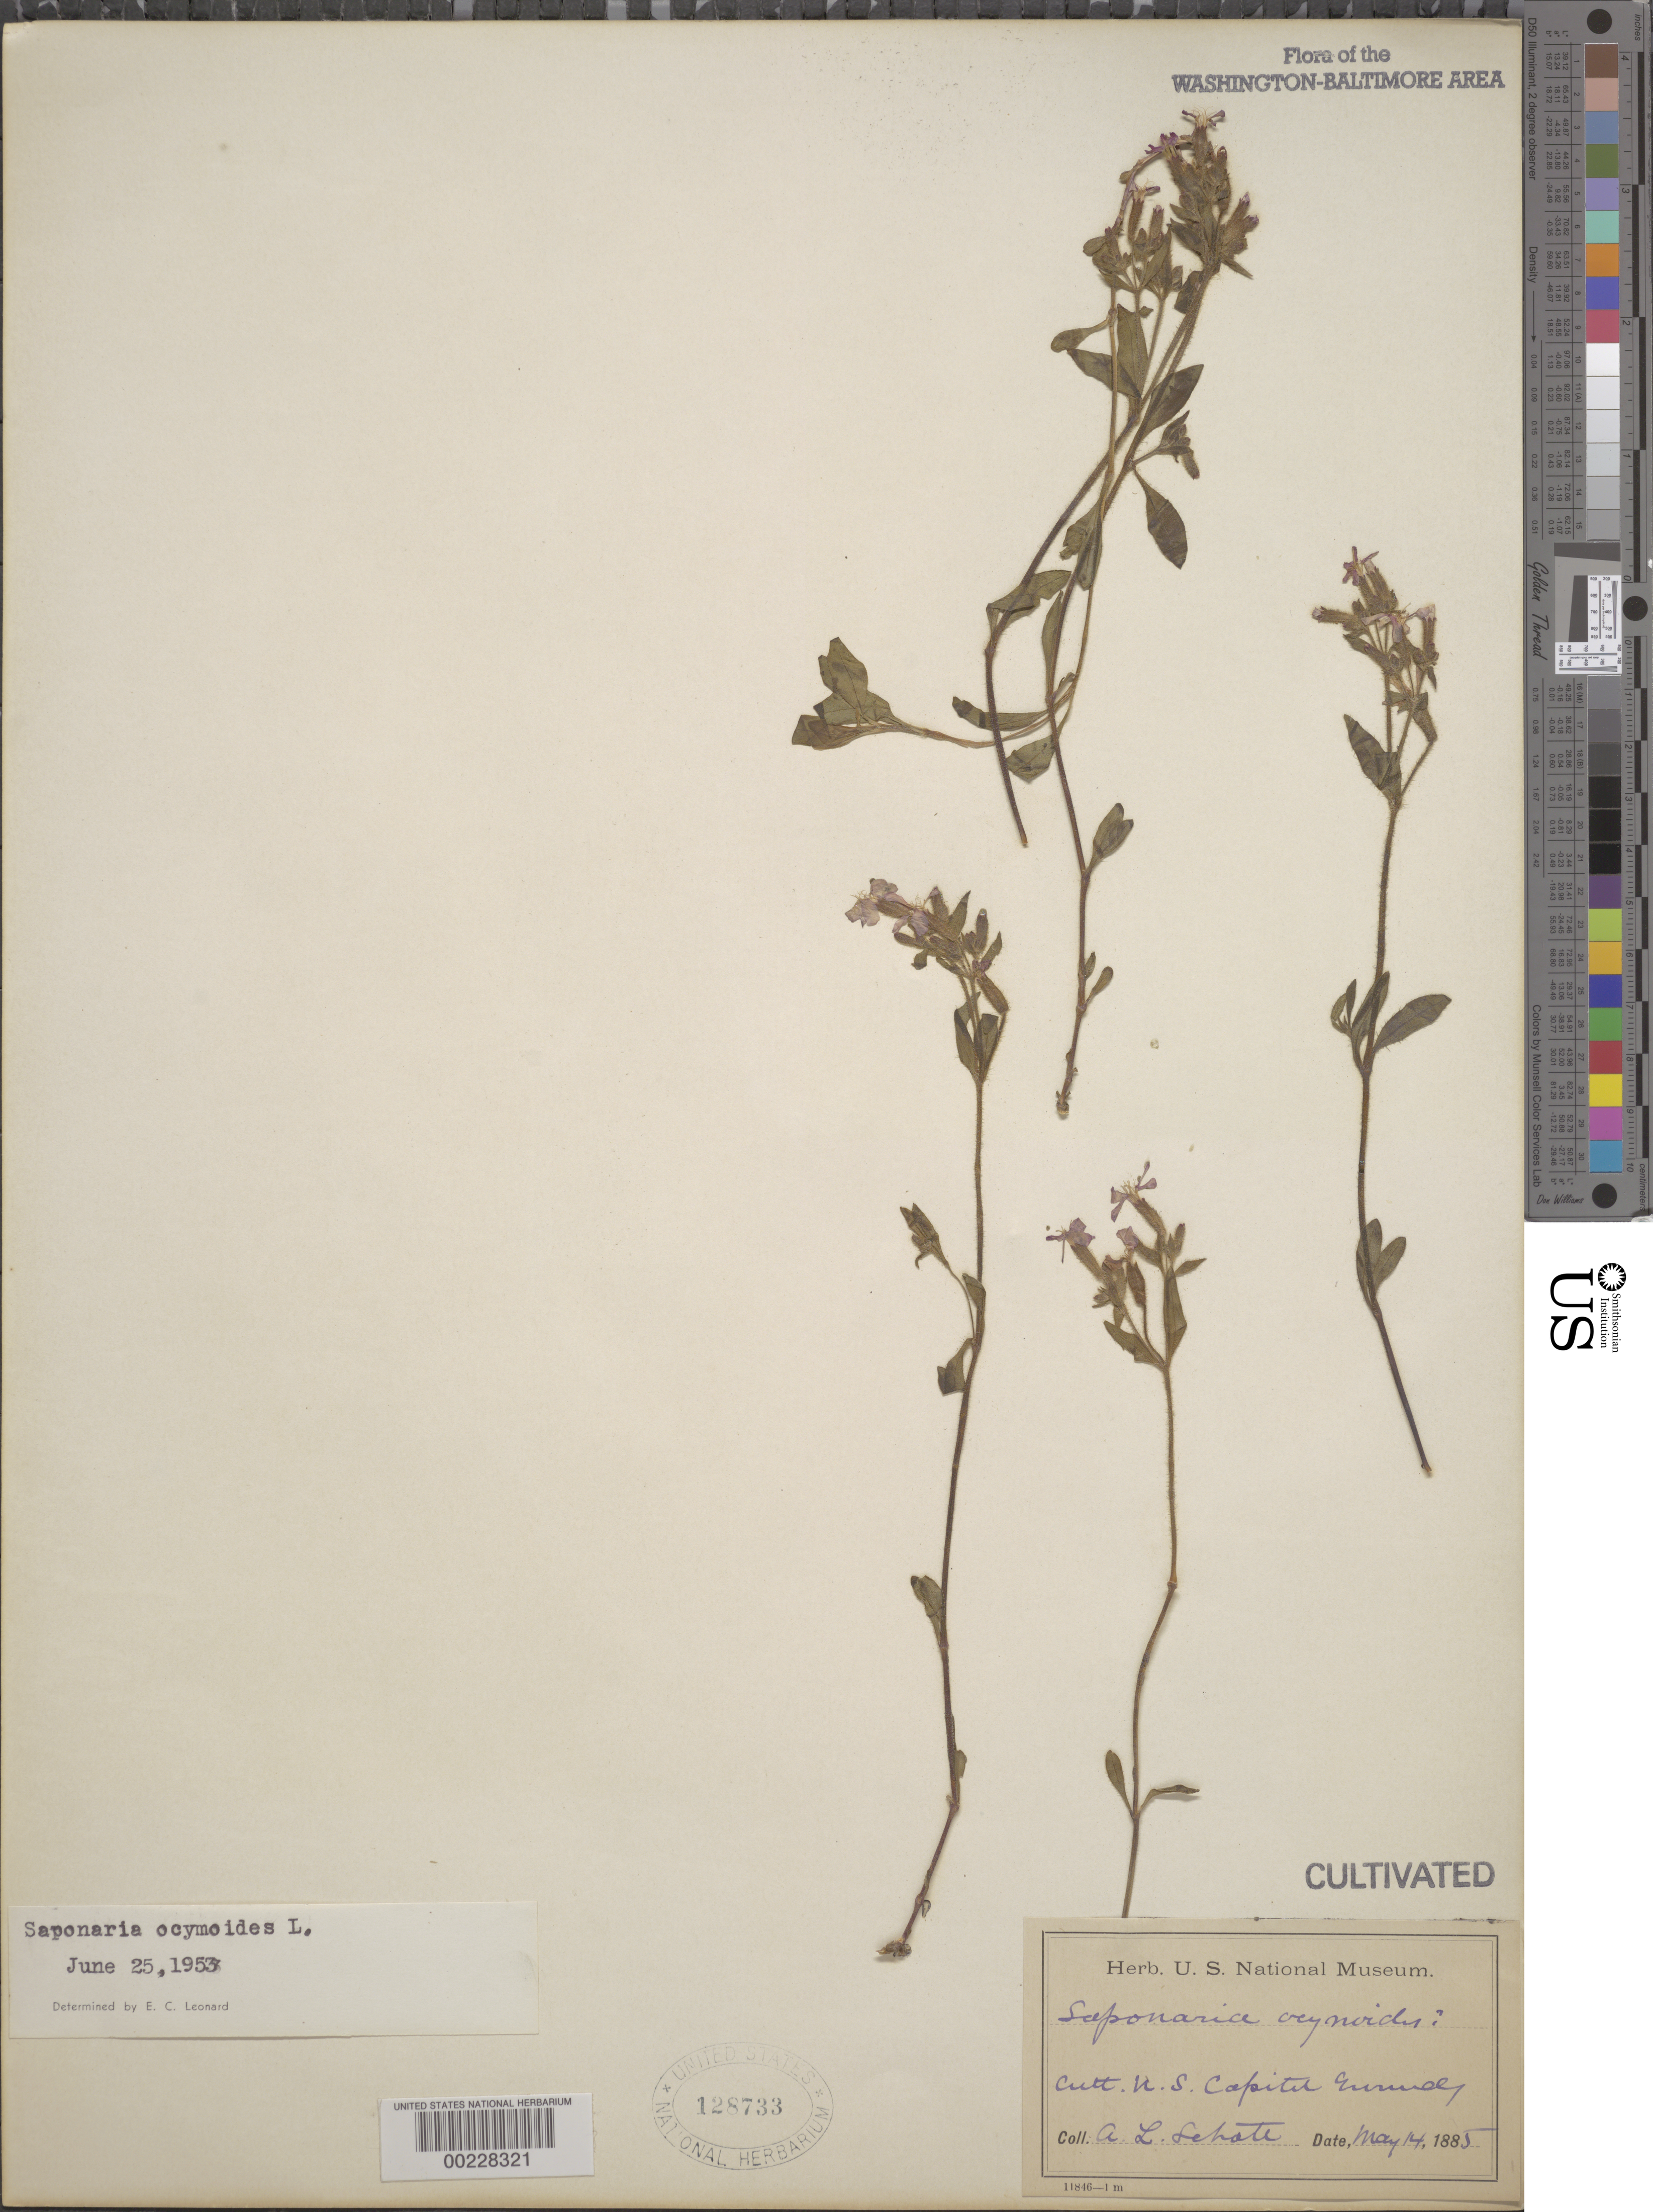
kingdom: Plantae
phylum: Tracheophyta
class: Magnoliopsida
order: Caryophyllales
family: Caryophyllaceae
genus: Saponaria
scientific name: Saponaria ocymoides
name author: L.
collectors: A. L. Schott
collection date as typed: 14 May 1885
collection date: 1885-05-14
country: United States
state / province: District of Columbia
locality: Capitol grounds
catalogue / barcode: US 128733